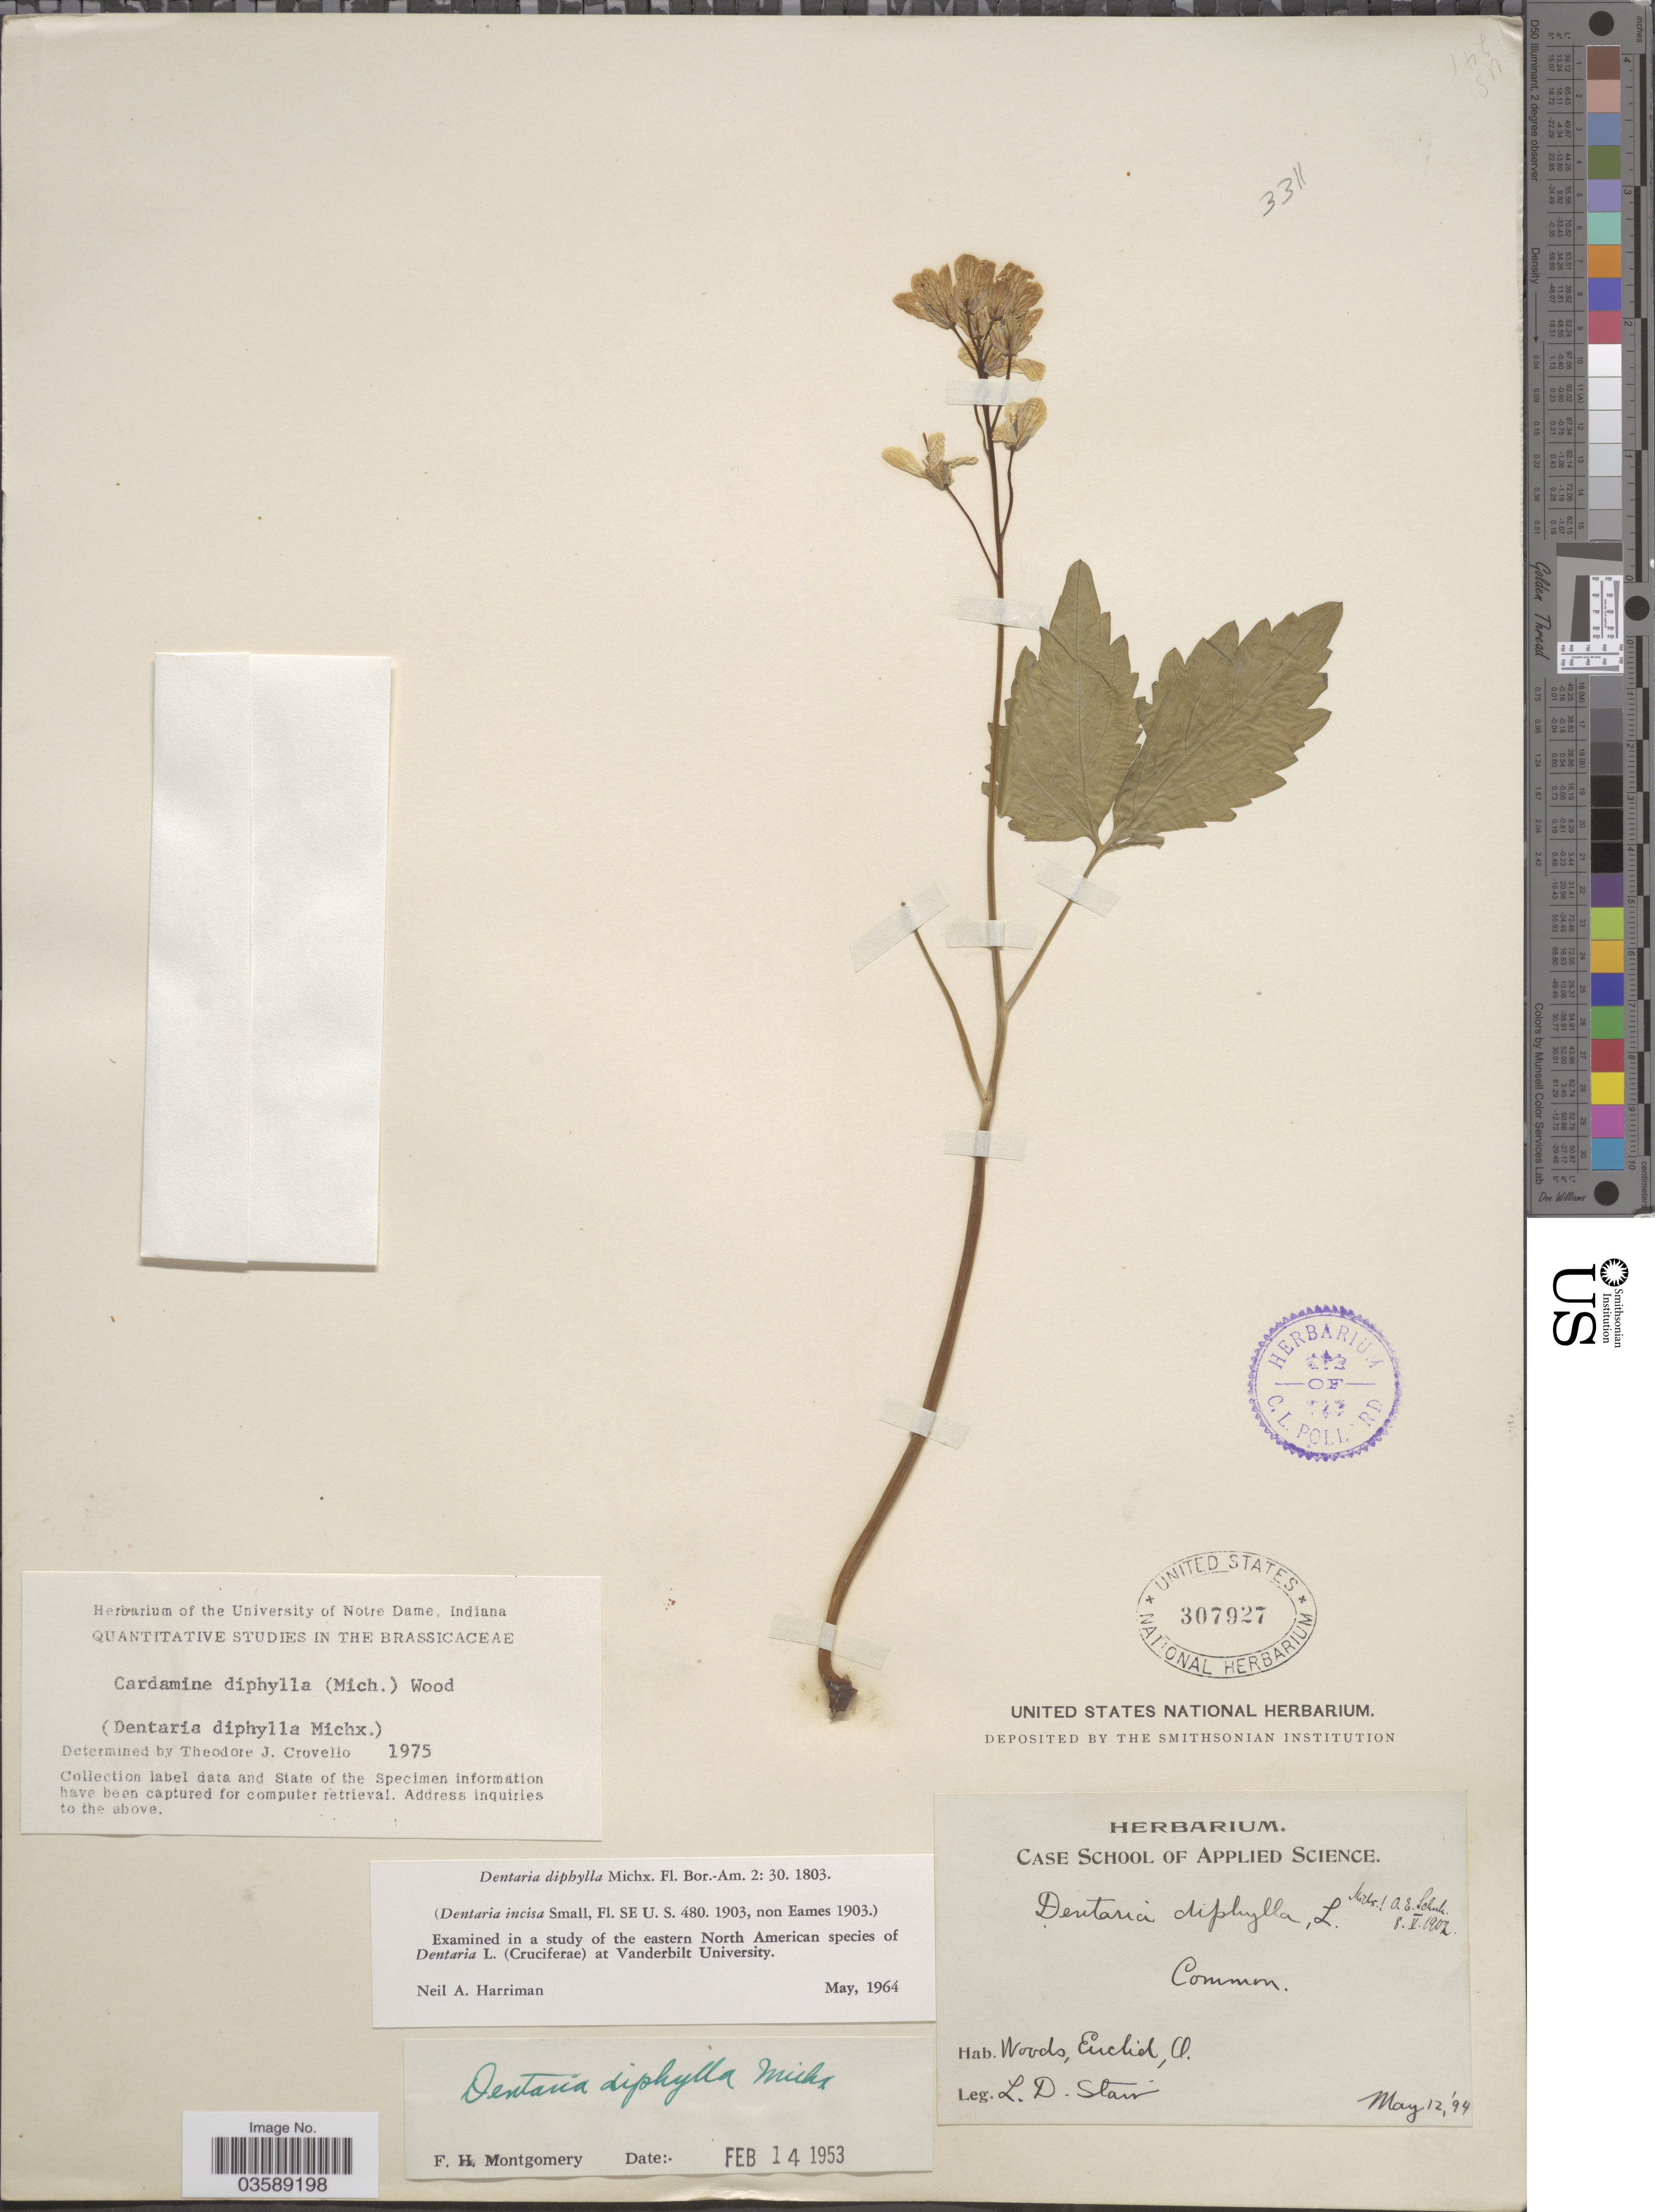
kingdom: Plantae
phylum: Tracheophyta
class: Magnoliopsida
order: Brassicales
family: Brassicaceae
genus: Cardamine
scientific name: Cardamine diphylla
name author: (Michx.) Alph. Wood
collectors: L. Stair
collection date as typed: Transcribed d/m/y: 12/5/94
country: United States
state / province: Ohio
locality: Woods, Euclid.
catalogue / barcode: US 307927